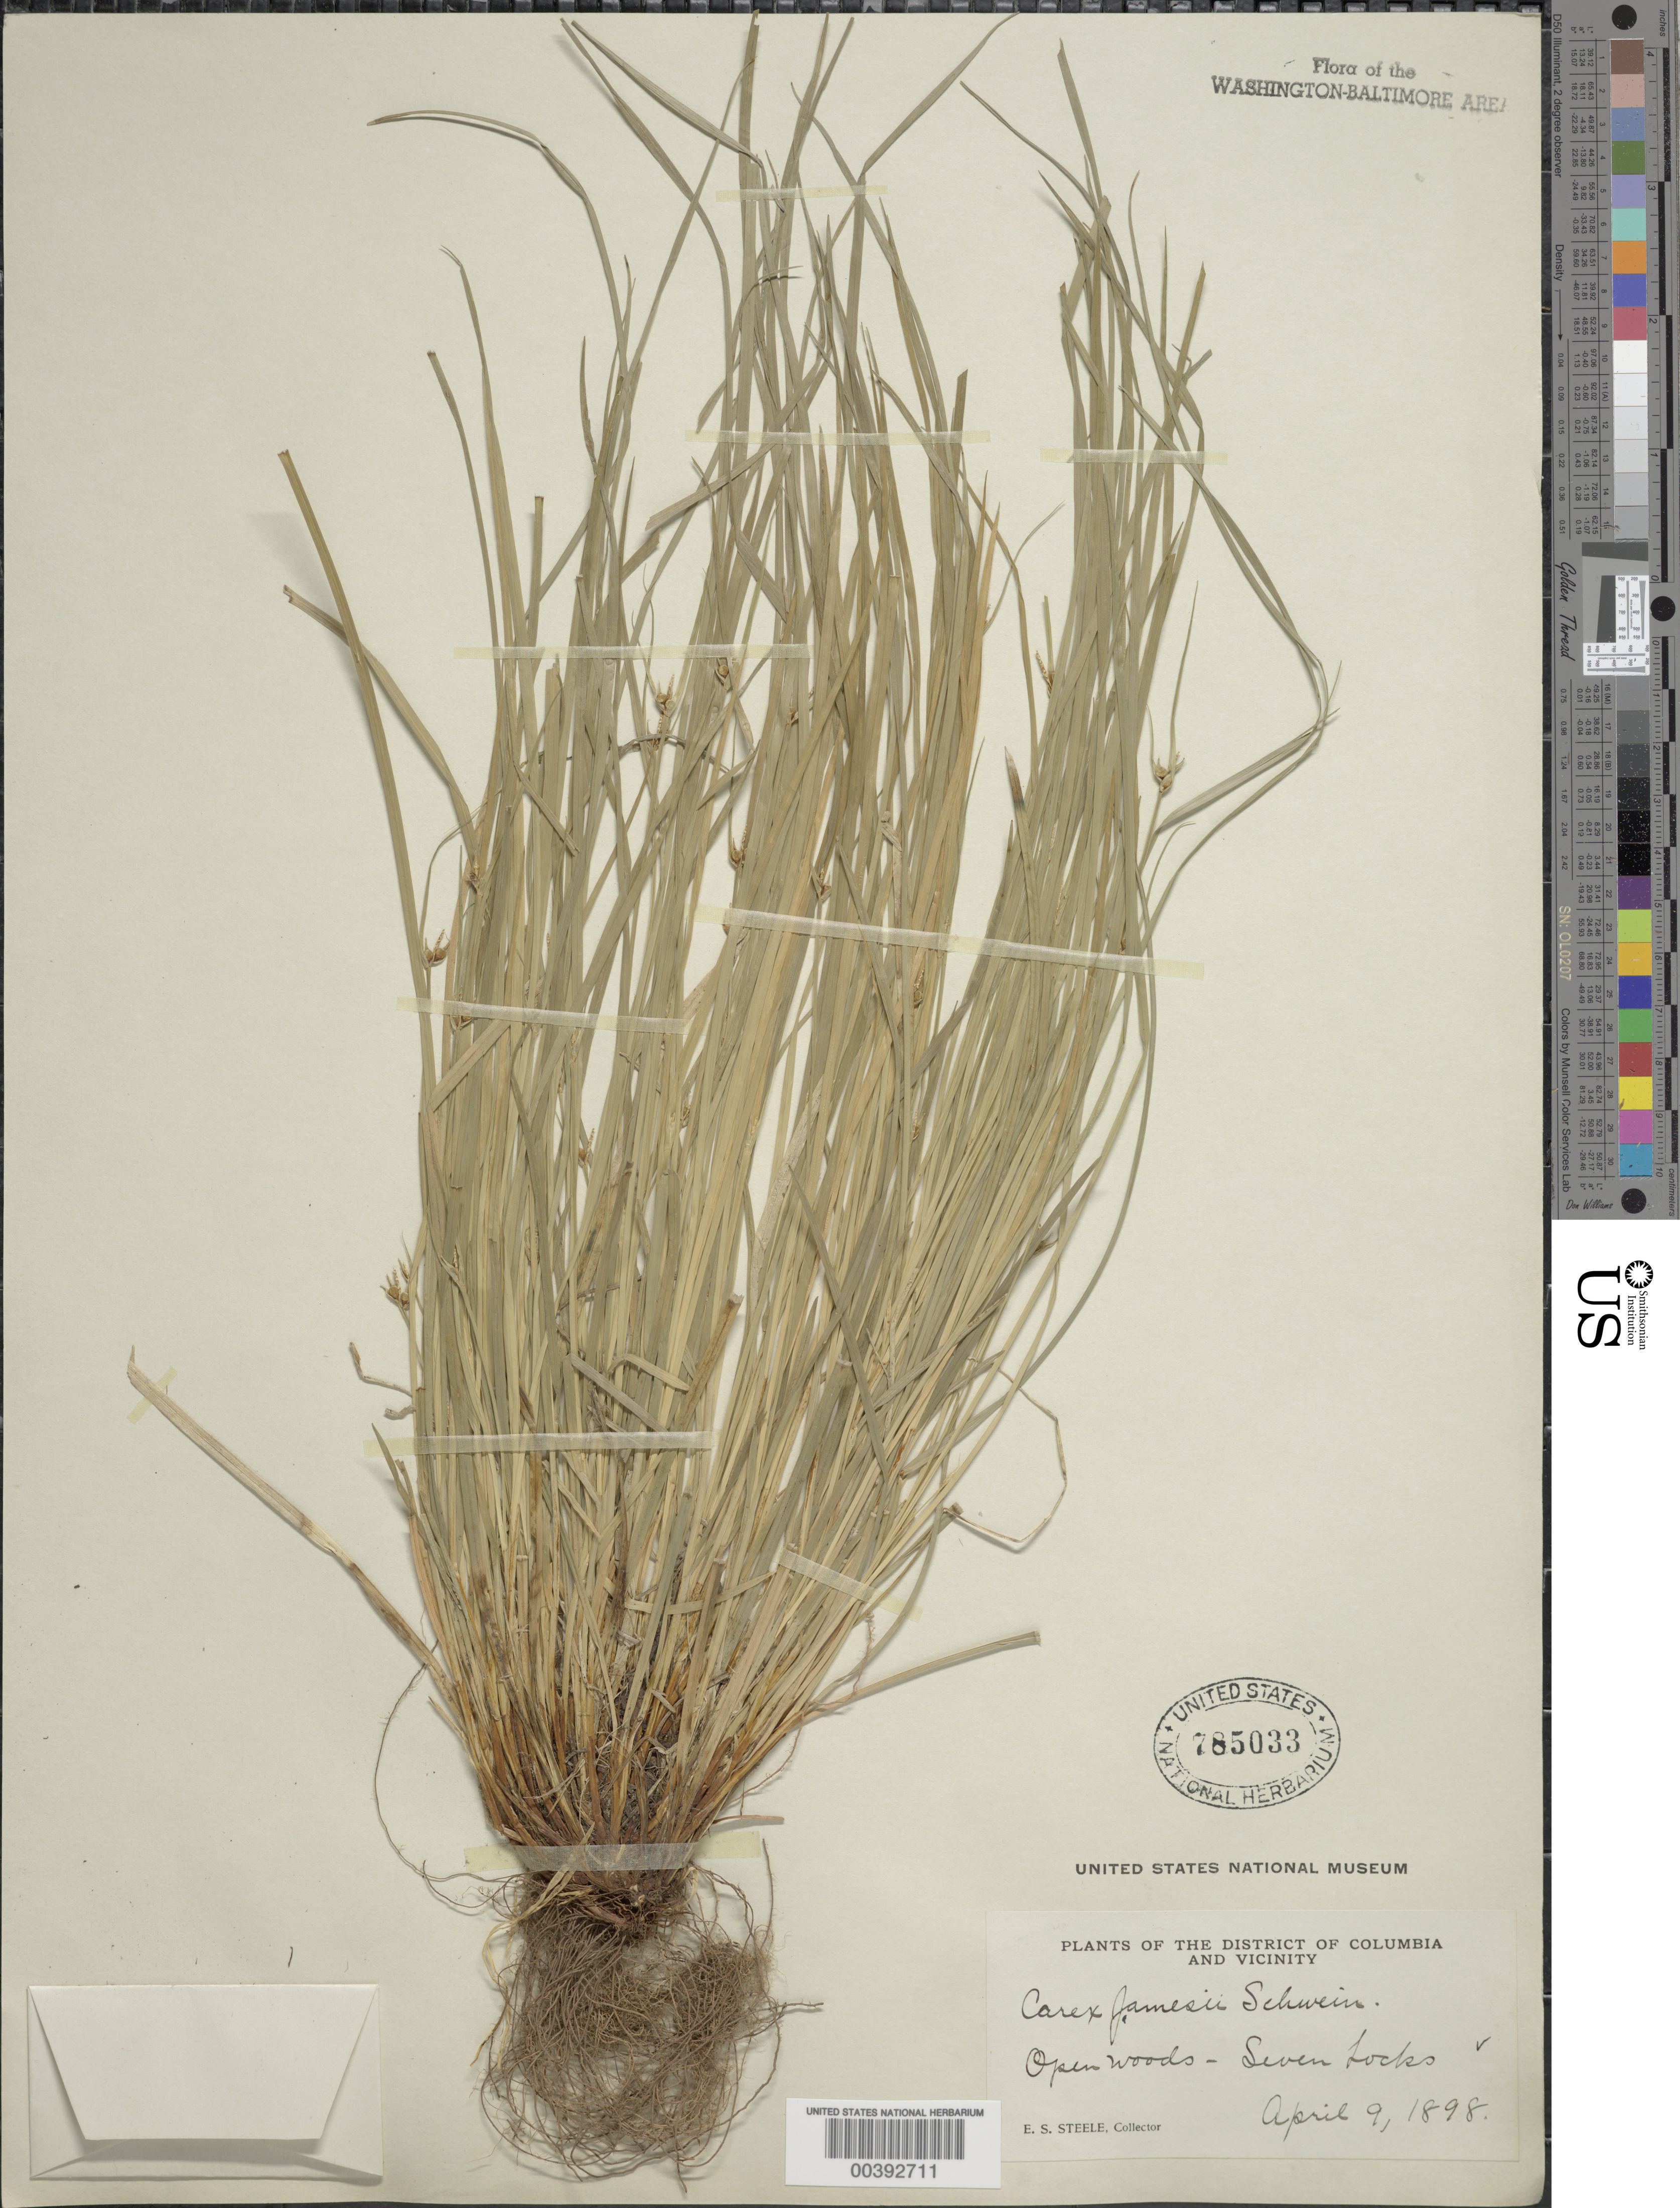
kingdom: Plantae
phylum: Tracheophyta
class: Liliopsida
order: Poales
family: Cyperaceae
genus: Carex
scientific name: Carex jamesii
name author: Schwein.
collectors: E. Steele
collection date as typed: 09 Apr 1898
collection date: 1898-04-09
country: United States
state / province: Maryland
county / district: Montgomery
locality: Seven Locks C. & O. Canal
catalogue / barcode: US 785033